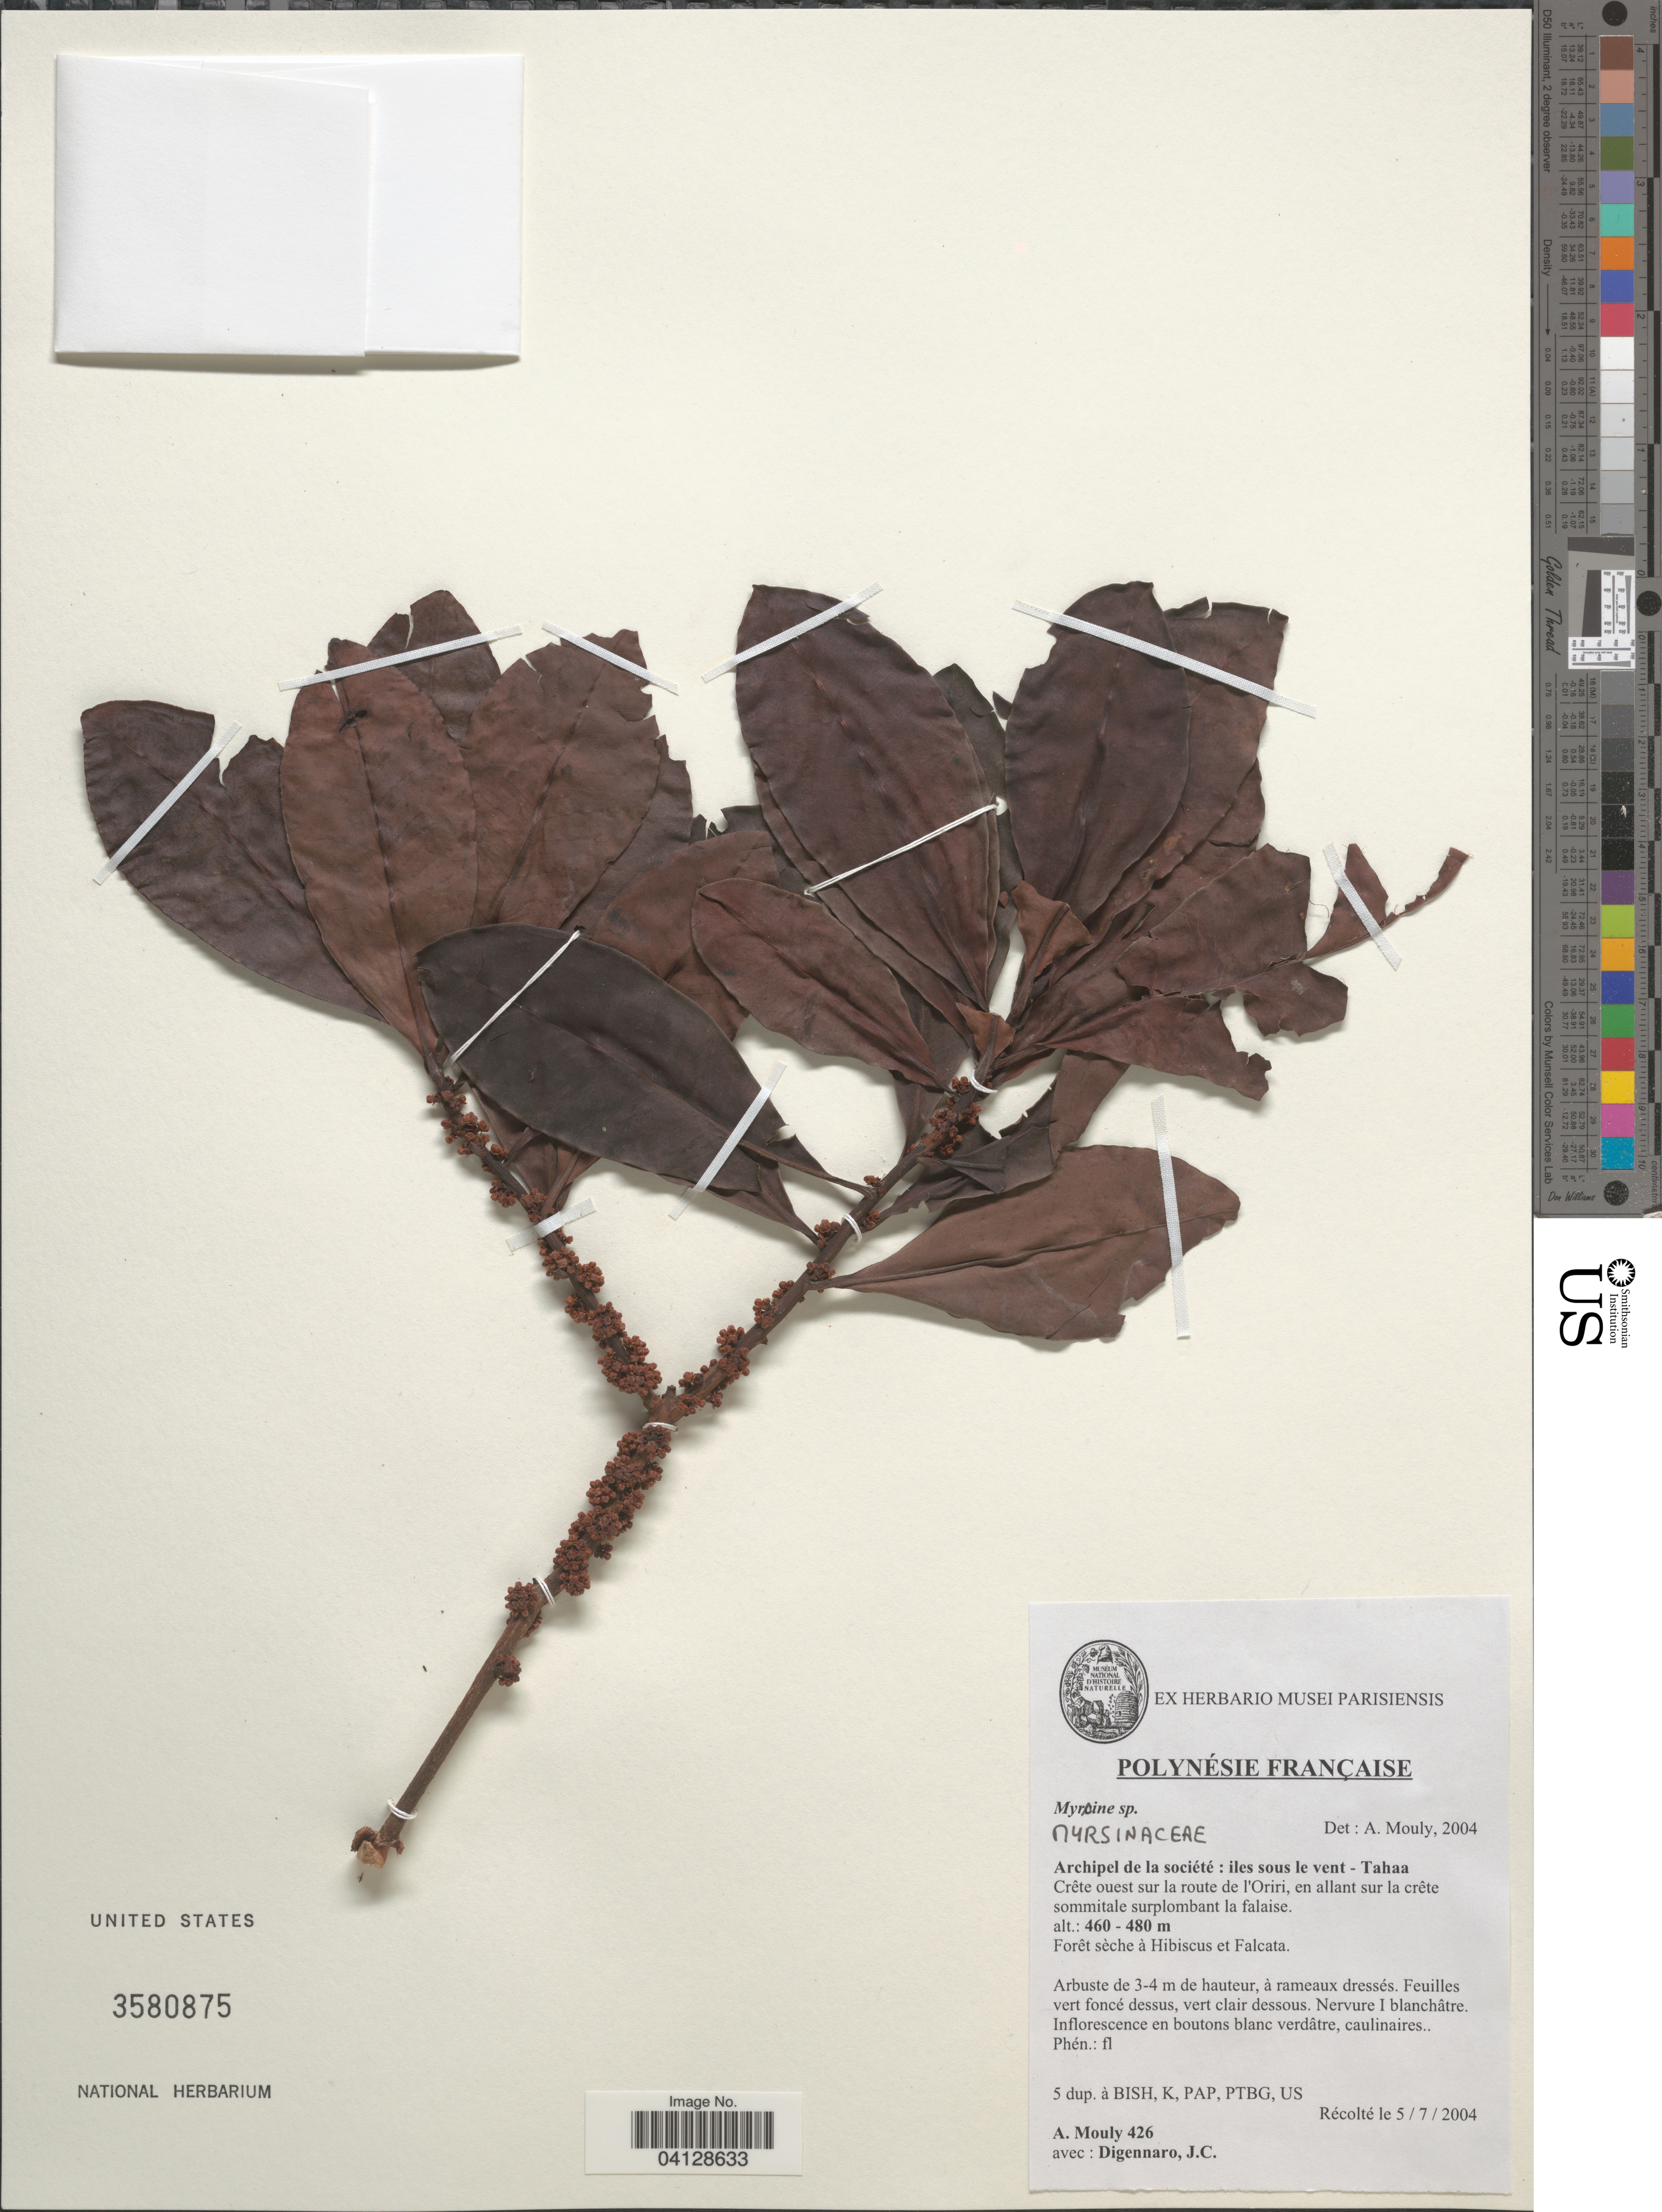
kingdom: Plantae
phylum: Tracheophyta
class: Magnoliopsida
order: Ericales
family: Primulaceae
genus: Myrsine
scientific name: Myrsine sp.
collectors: A. Mouly & J. Digennaro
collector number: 426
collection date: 2004-07-05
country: French Polynesia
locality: Polynésie Française. Archipel de la société: iles sous le vent - Tahaa. Crête ouest sur la route de l'Oriri, en allant sur la crête sommitale surplombant la falaise.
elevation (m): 460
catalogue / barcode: US 3580875